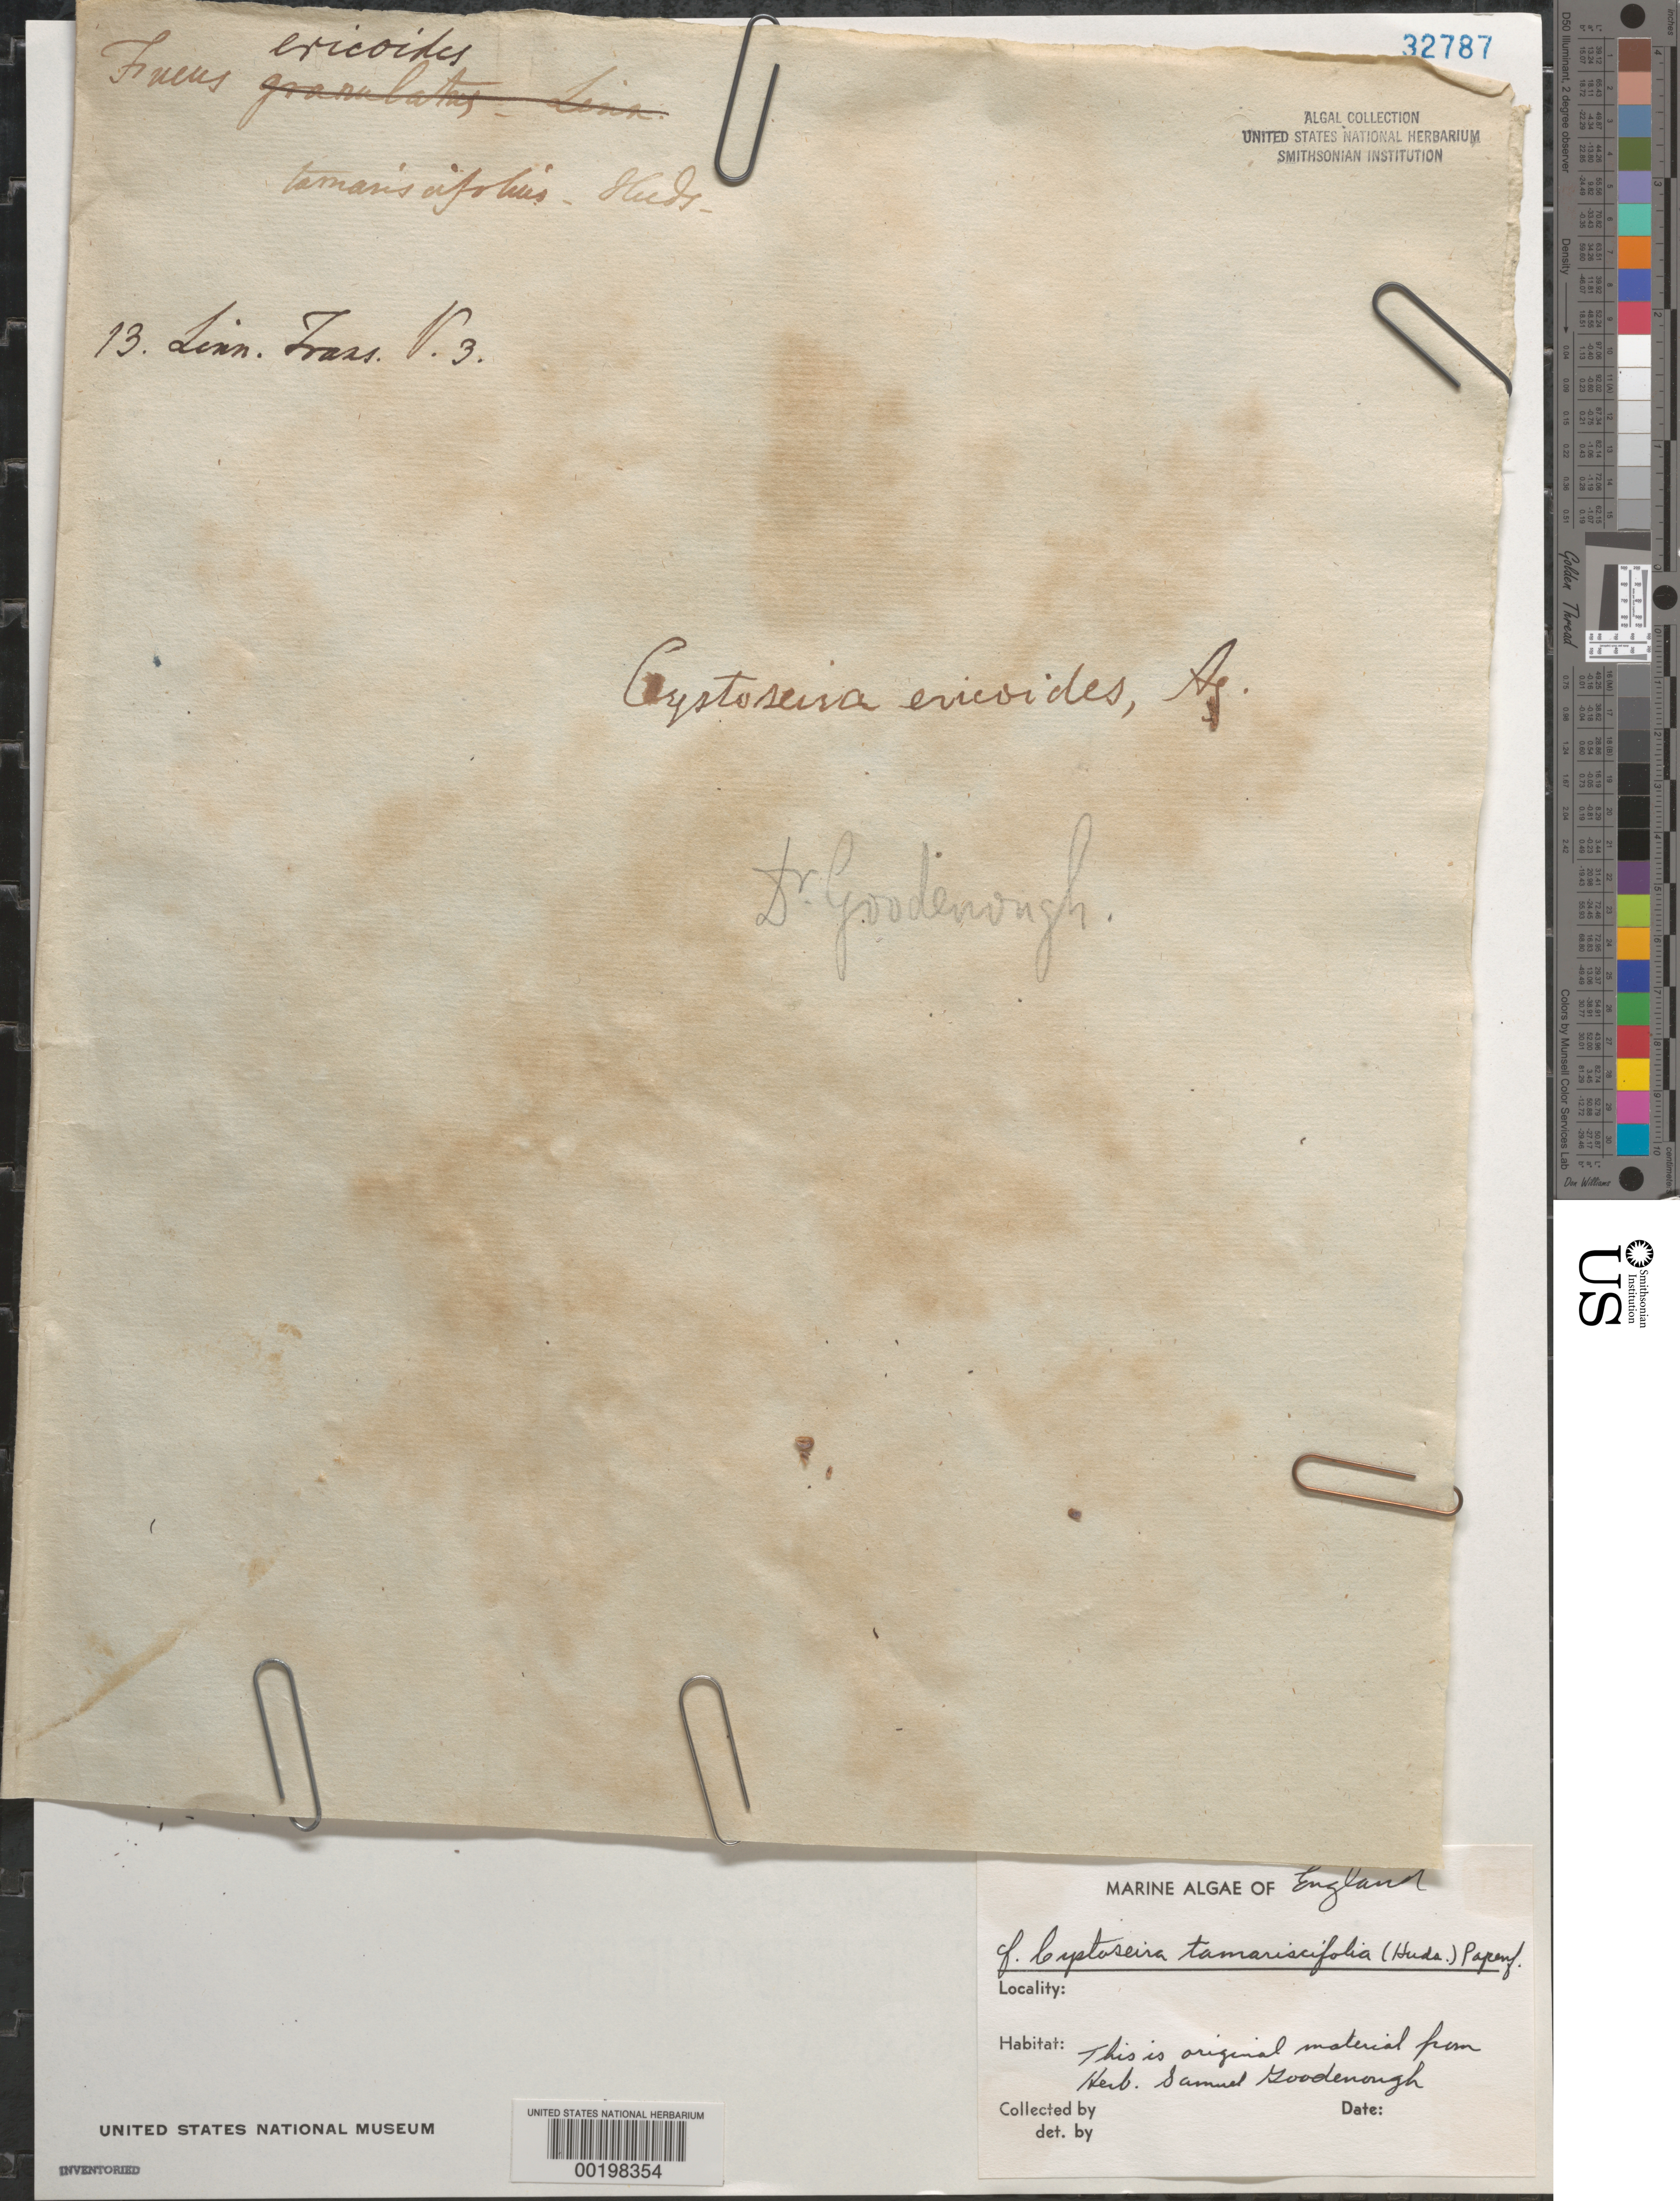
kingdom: Chromista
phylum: Ochrophyta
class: Phaeophyceae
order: Fucales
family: Sargassaceae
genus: Cystoseira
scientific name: Cystoseira tamariscifolia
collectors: S. Goodenough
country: United Kingdom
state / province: England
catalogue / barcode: US 32787